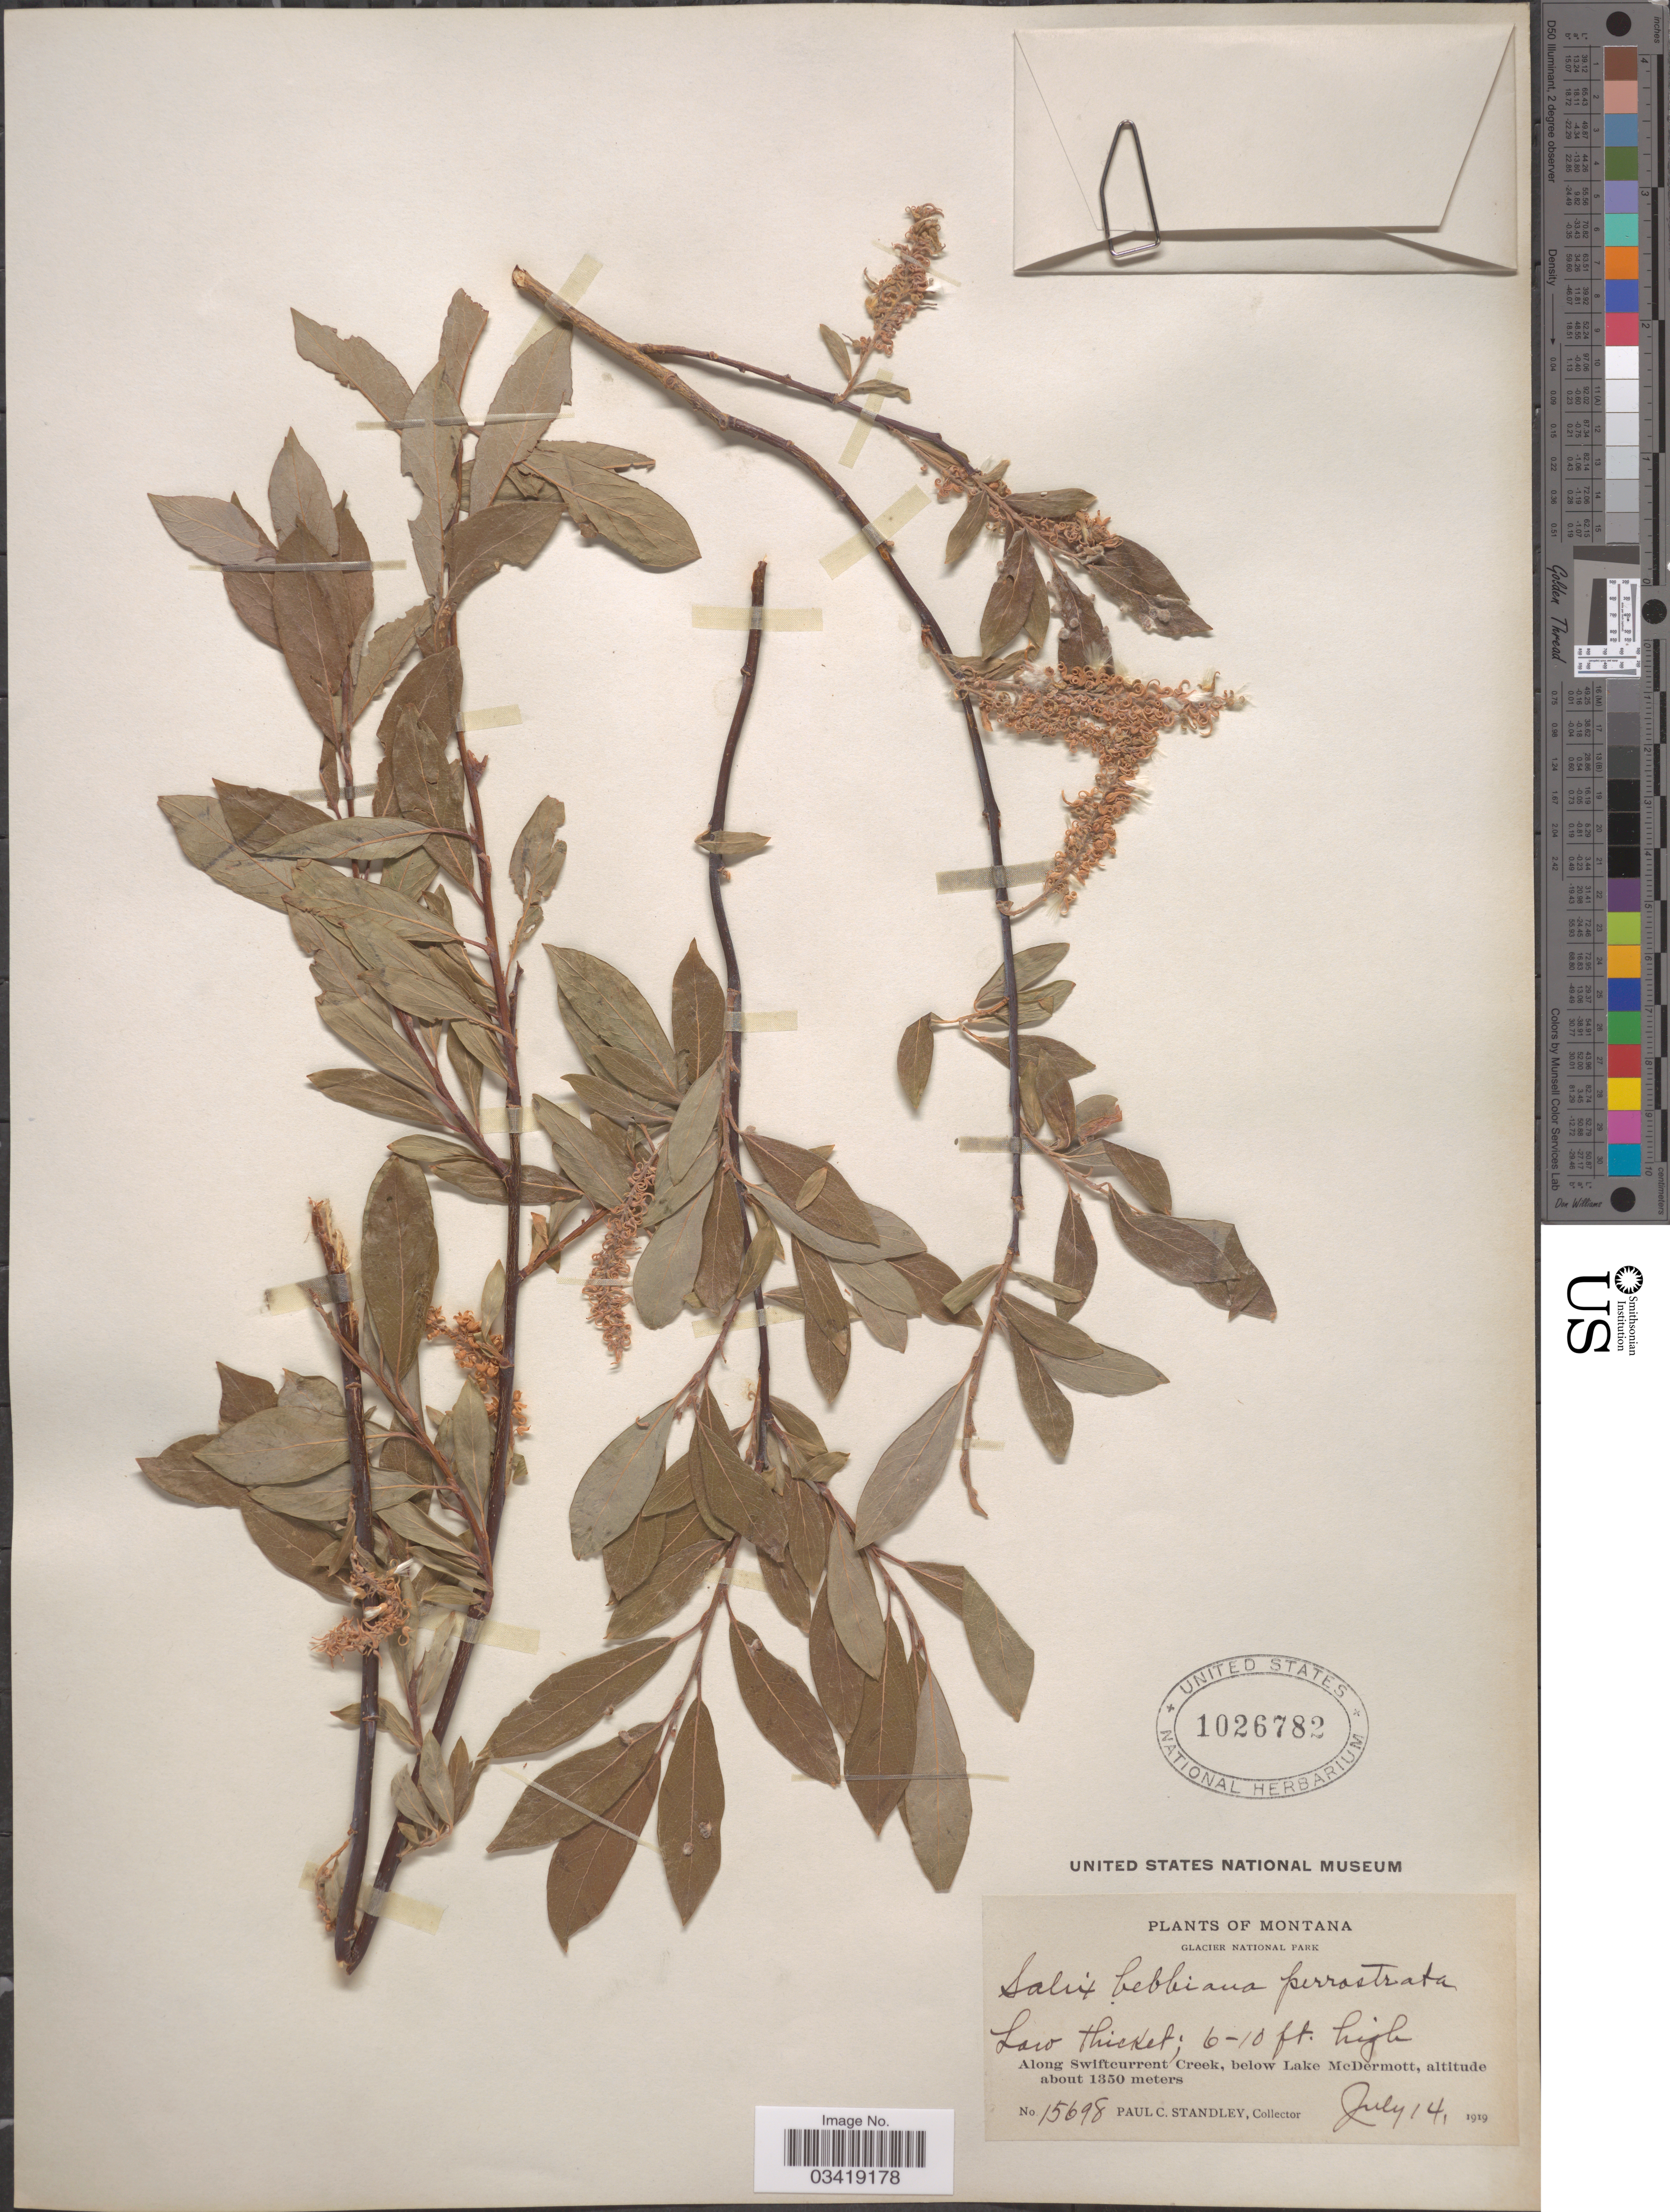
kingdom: Plantae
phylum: Tracheophyta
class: Magnoliopsida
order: Malpighiales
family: Salicaceae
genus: Salix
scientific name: Salix bebbiana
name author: Sarg.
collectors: P. C. Standley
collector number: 15698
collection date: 1919-07-14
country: United States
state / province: Montana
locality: Glacier National Park. Along Swiftcurrent Creek, below Lake McDermott.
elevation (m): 1350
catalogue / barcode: US 1026782